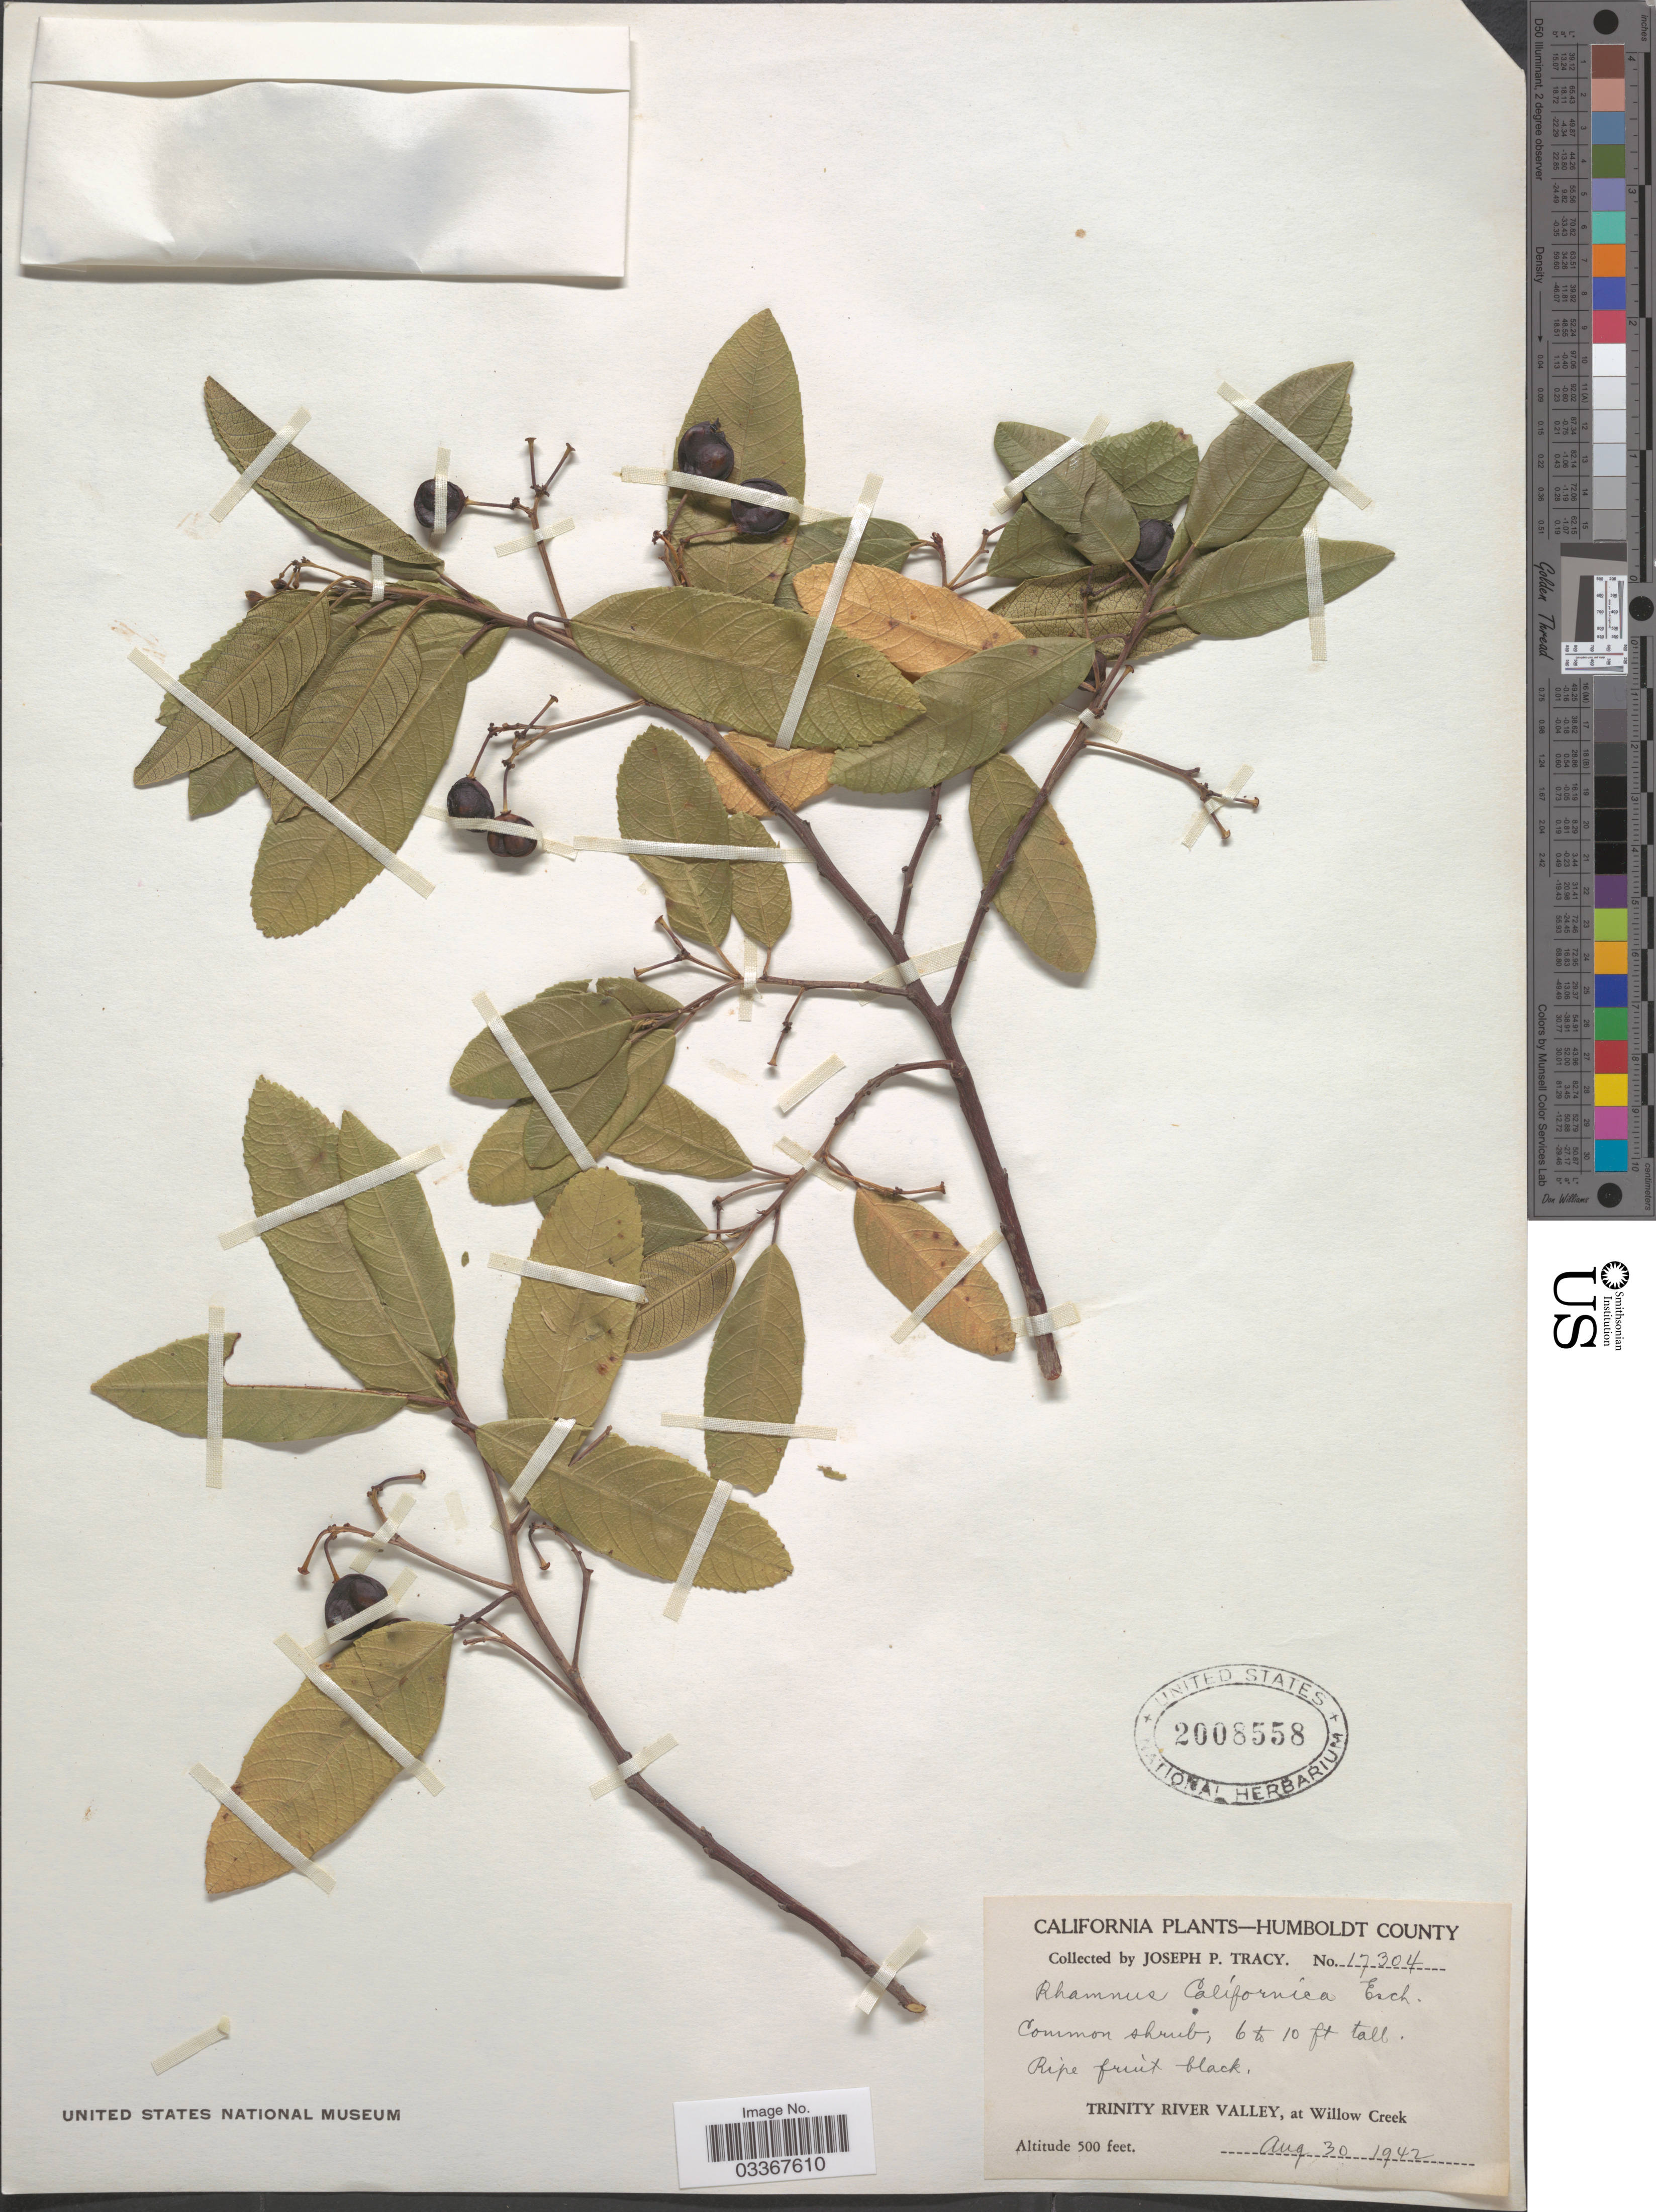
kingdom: Plantae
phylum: Tracheophyta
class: Magnoliopsida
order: Rosales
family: Rhamnaceae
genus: Frangula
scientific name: Frangula californica subsp. californica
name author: (Eschsch.) A. Gray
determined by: Strong, Mark T., (BOT), Smithsonian Institution - National Museum of Natural History (UNITED STATES)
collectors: J. Tracy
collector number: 17304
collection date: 1942-08-30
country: United States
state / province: California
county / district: Humboldt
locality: Humboldt County, Trinity River Valley, at Willow Creek.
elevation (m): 152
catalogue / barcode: US 2008558